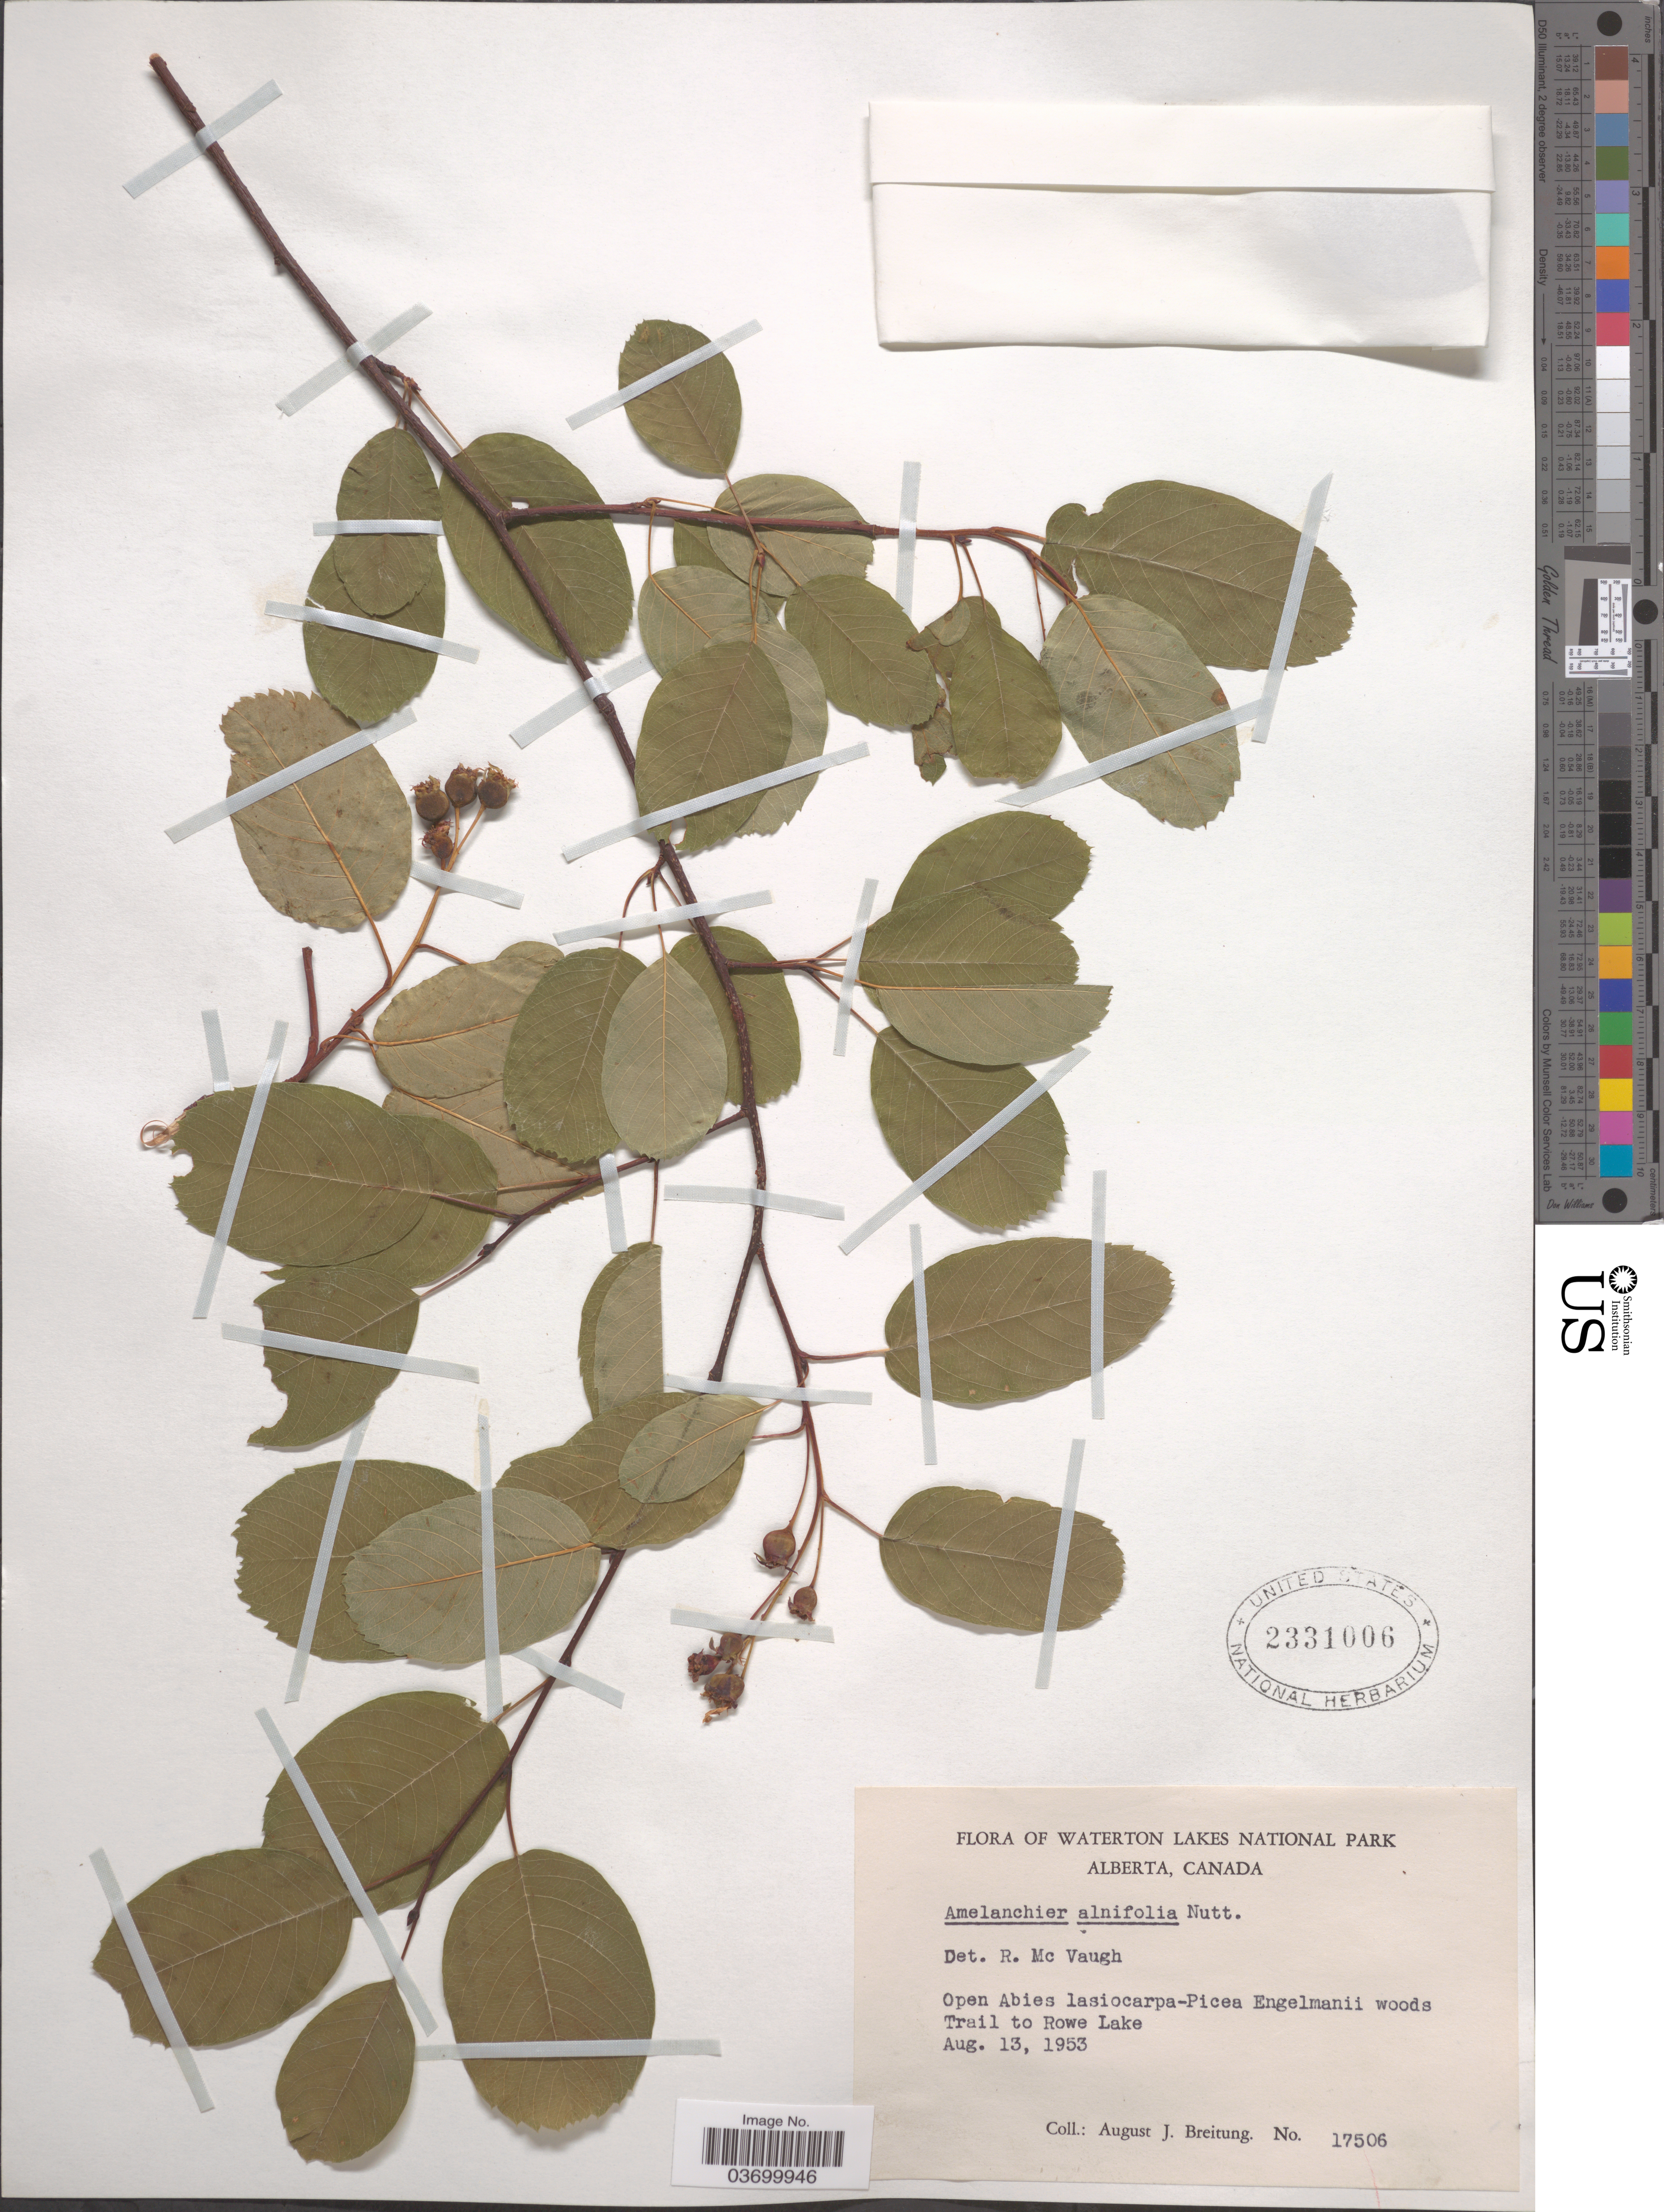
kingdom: Plantae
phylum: Tracheophyta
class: Magnoliopsida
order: Rosales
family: Rosaceae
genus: Amelanchier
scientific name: Amelanchier alnifolia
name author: (Nutt.) Nutt. ex M. Roem.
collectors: A. Breitung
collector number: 17506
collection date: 1953-08-13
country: Canada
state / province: Alberta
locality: Waterton Lakes National Park. Trail to Rowe Lake.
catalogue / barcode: US 2331006